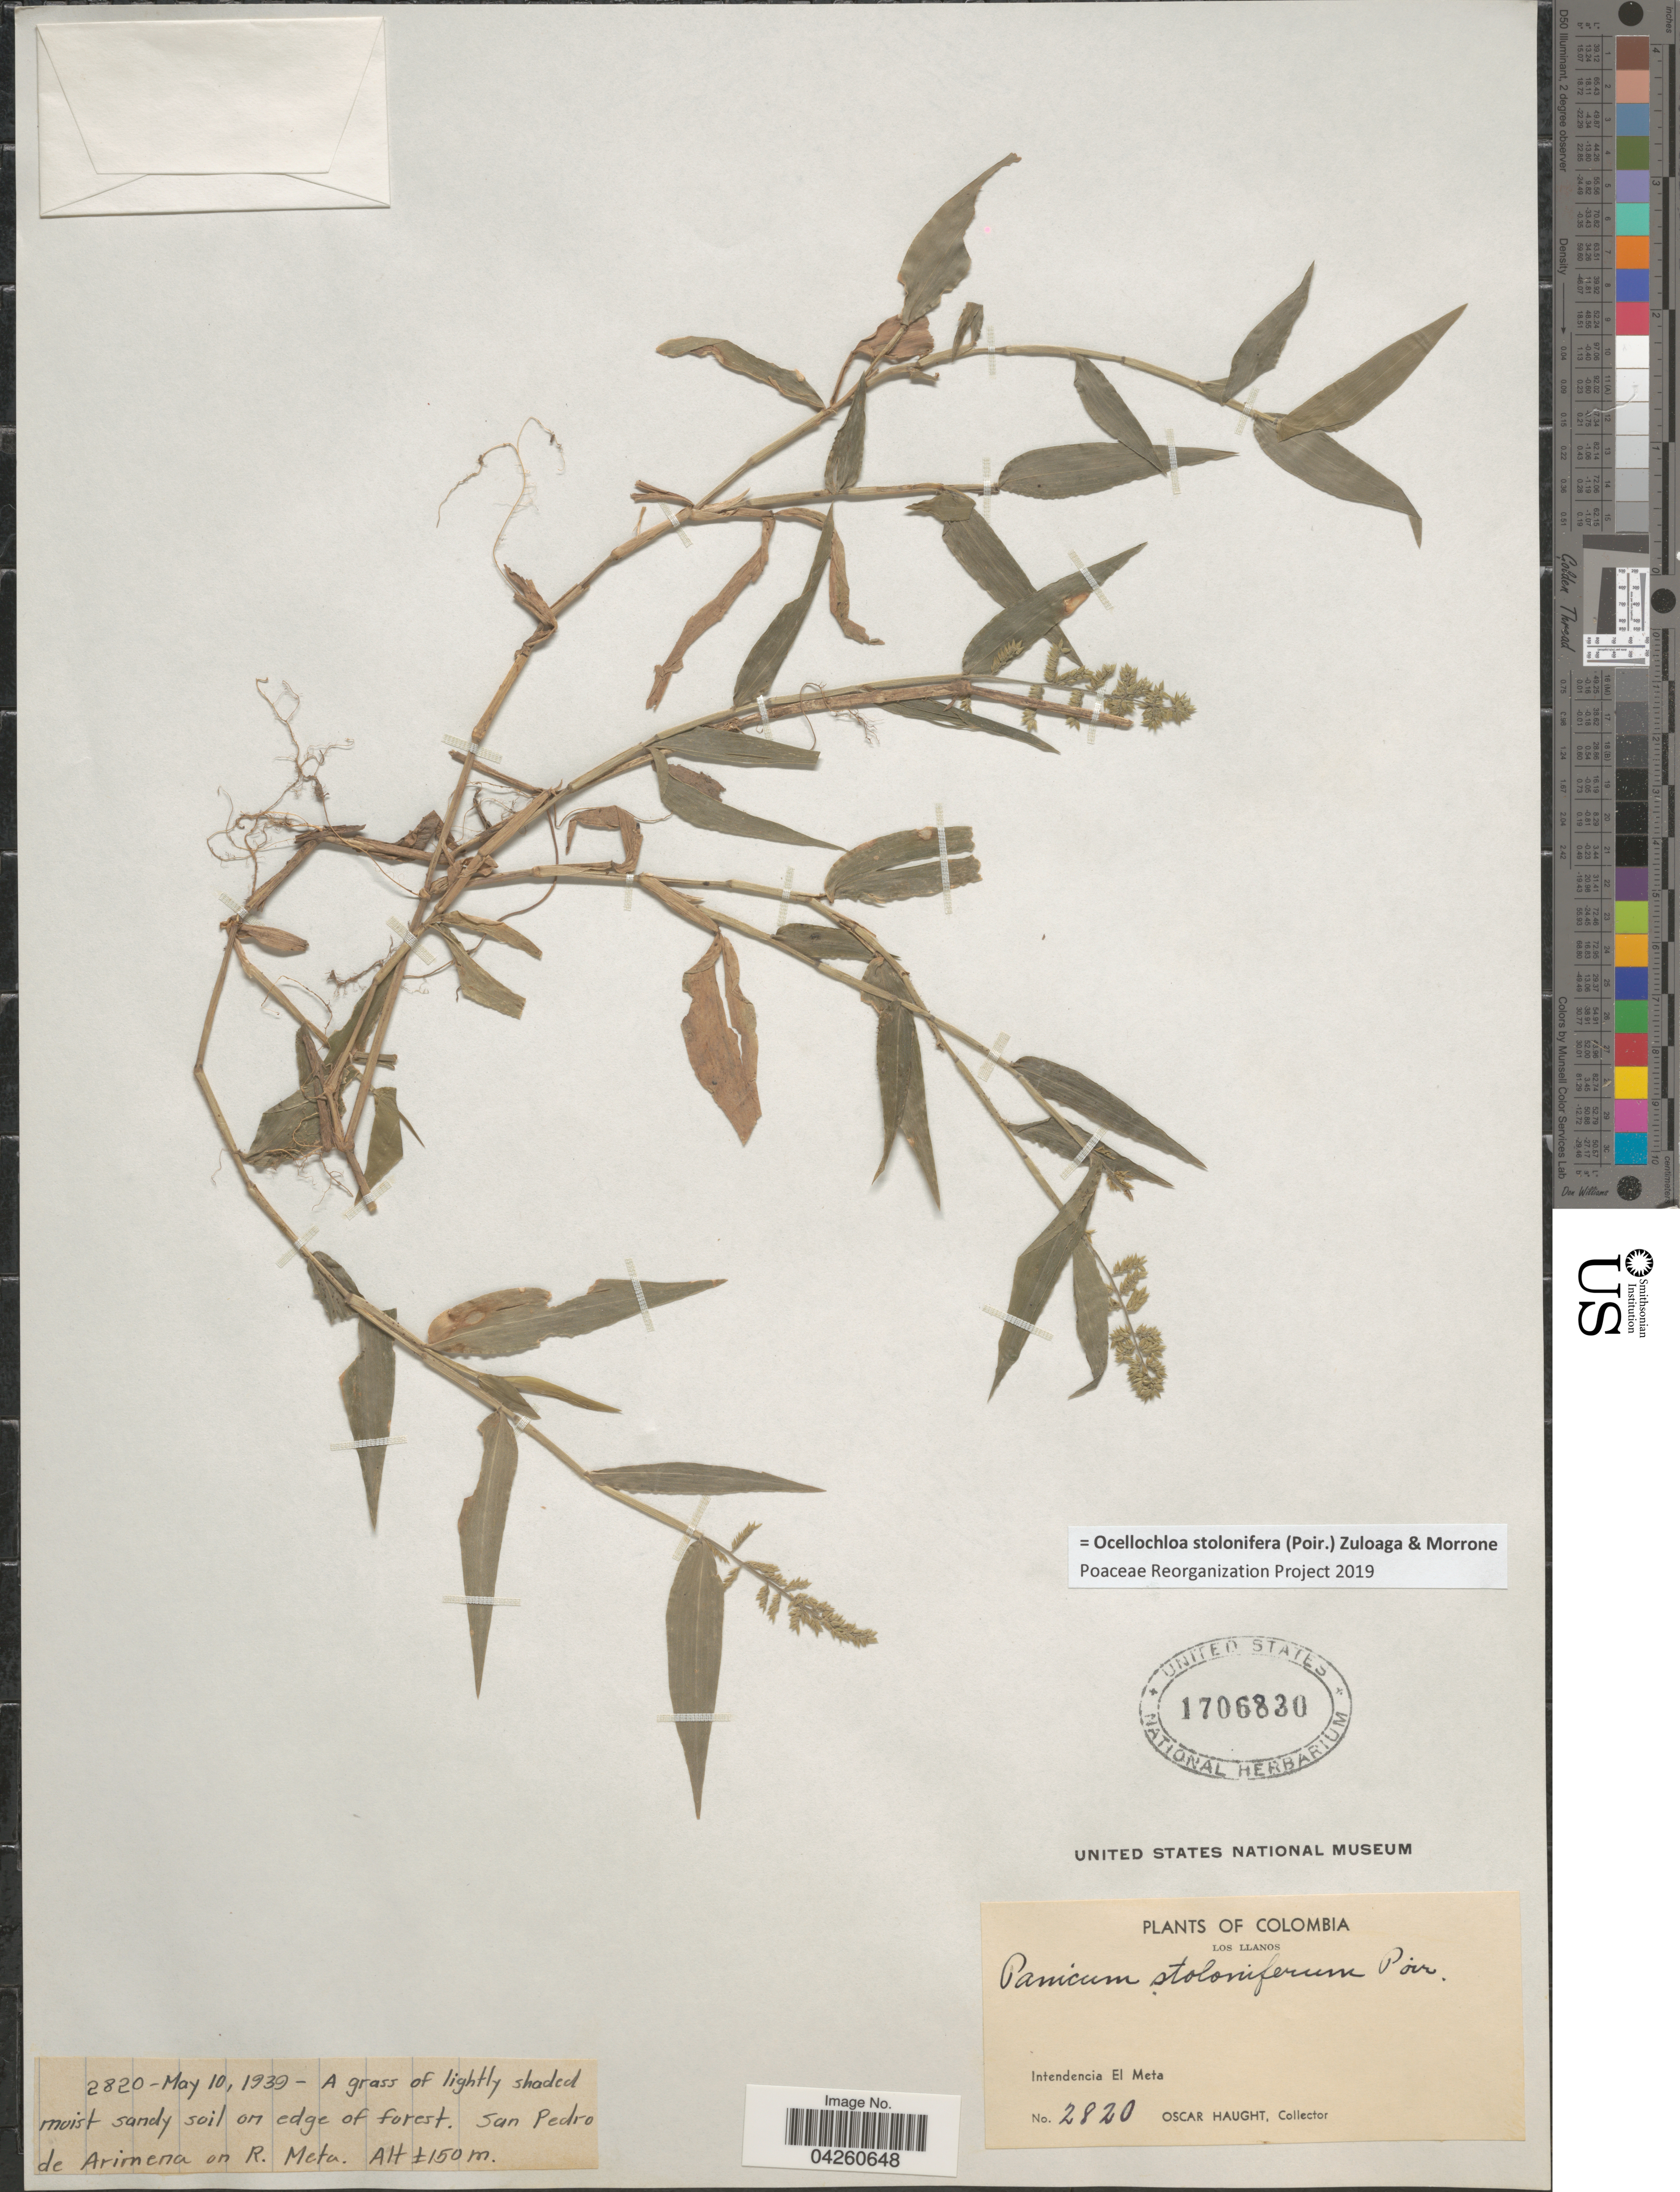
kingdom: Plantae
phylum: Tracheophyta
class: Liliopsida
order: Poales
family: Poaceae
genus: Ocellochloa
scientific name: Ocellochloa stolonifera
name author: (Poir.) Zuloaga & Morrone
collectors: O. L. Haught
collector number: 2820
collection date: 1939-05-10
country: Colombia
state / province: Meta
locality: Los Llanos. Intendencia El Meta. San Pedro de Arimena on R. Meta.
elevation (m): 150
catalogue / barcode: US 1706830